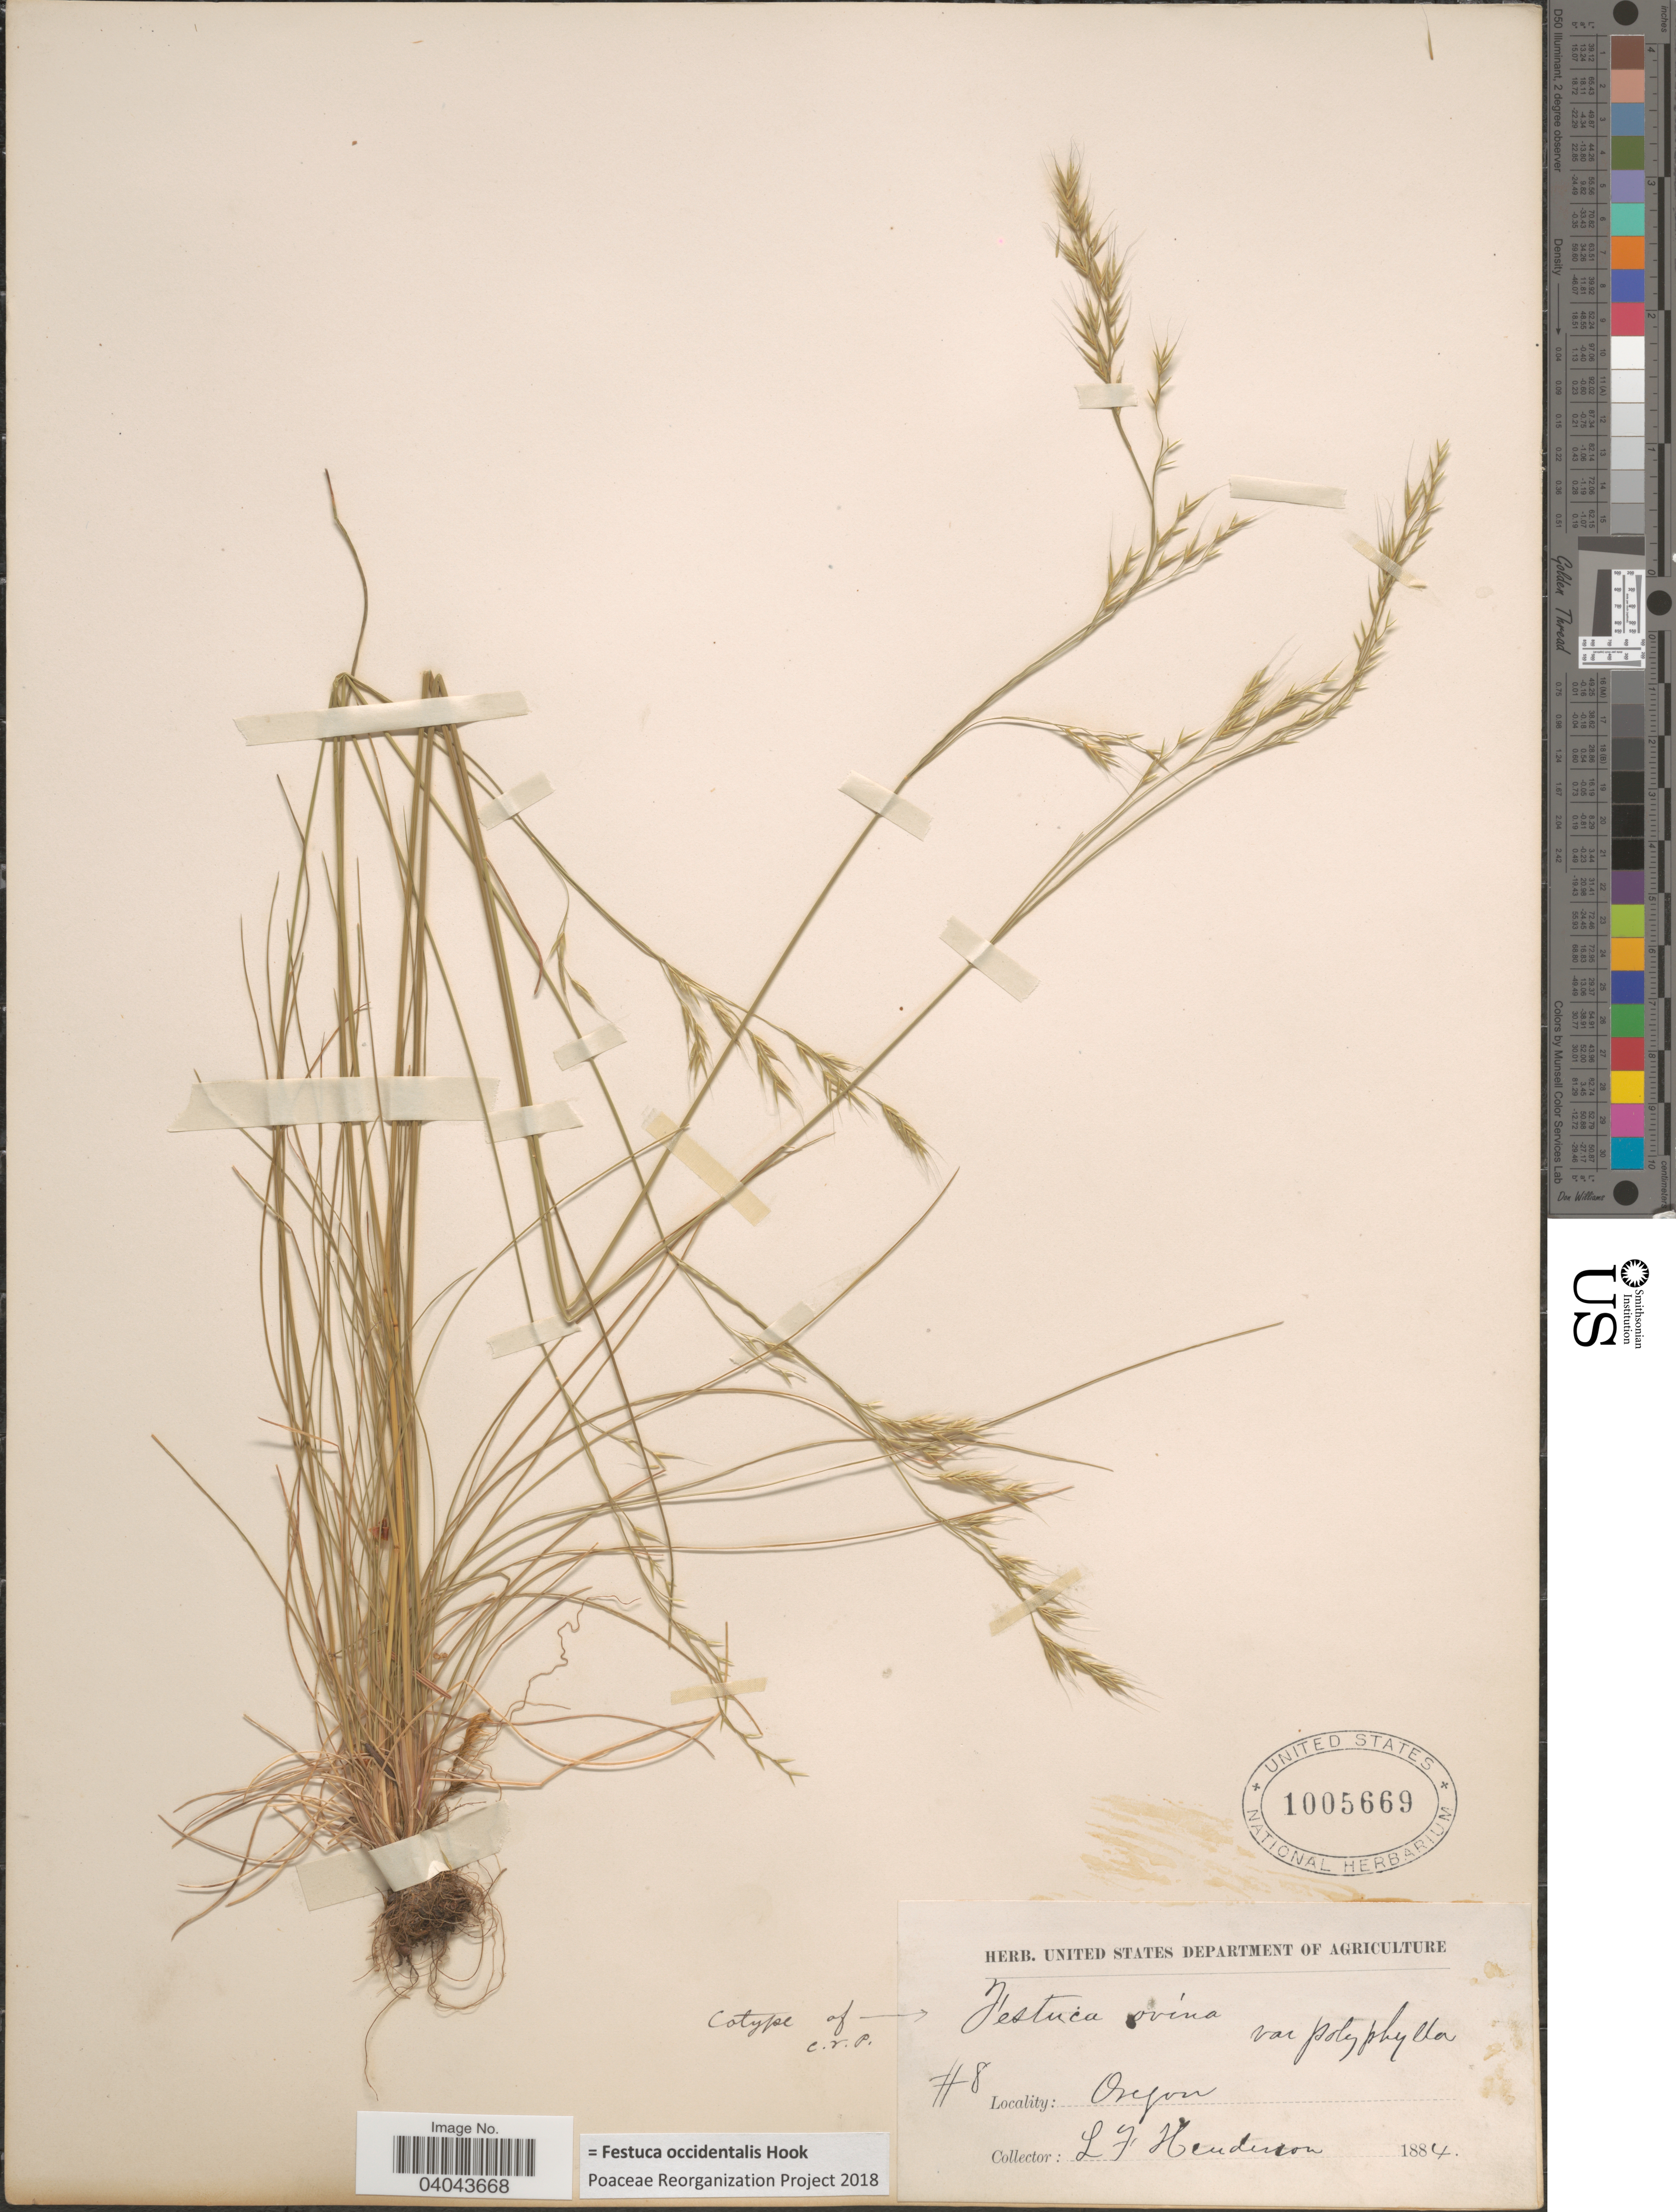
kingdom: Plantae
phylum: Tracheophyta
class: Liliopsida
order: Poales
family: Poaceae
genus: Festuca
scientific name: Festuca occidentalis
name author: Hook.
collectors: L. Henderson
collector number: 8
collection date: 1884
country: United States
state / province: Oregon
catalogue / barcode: US 1005669